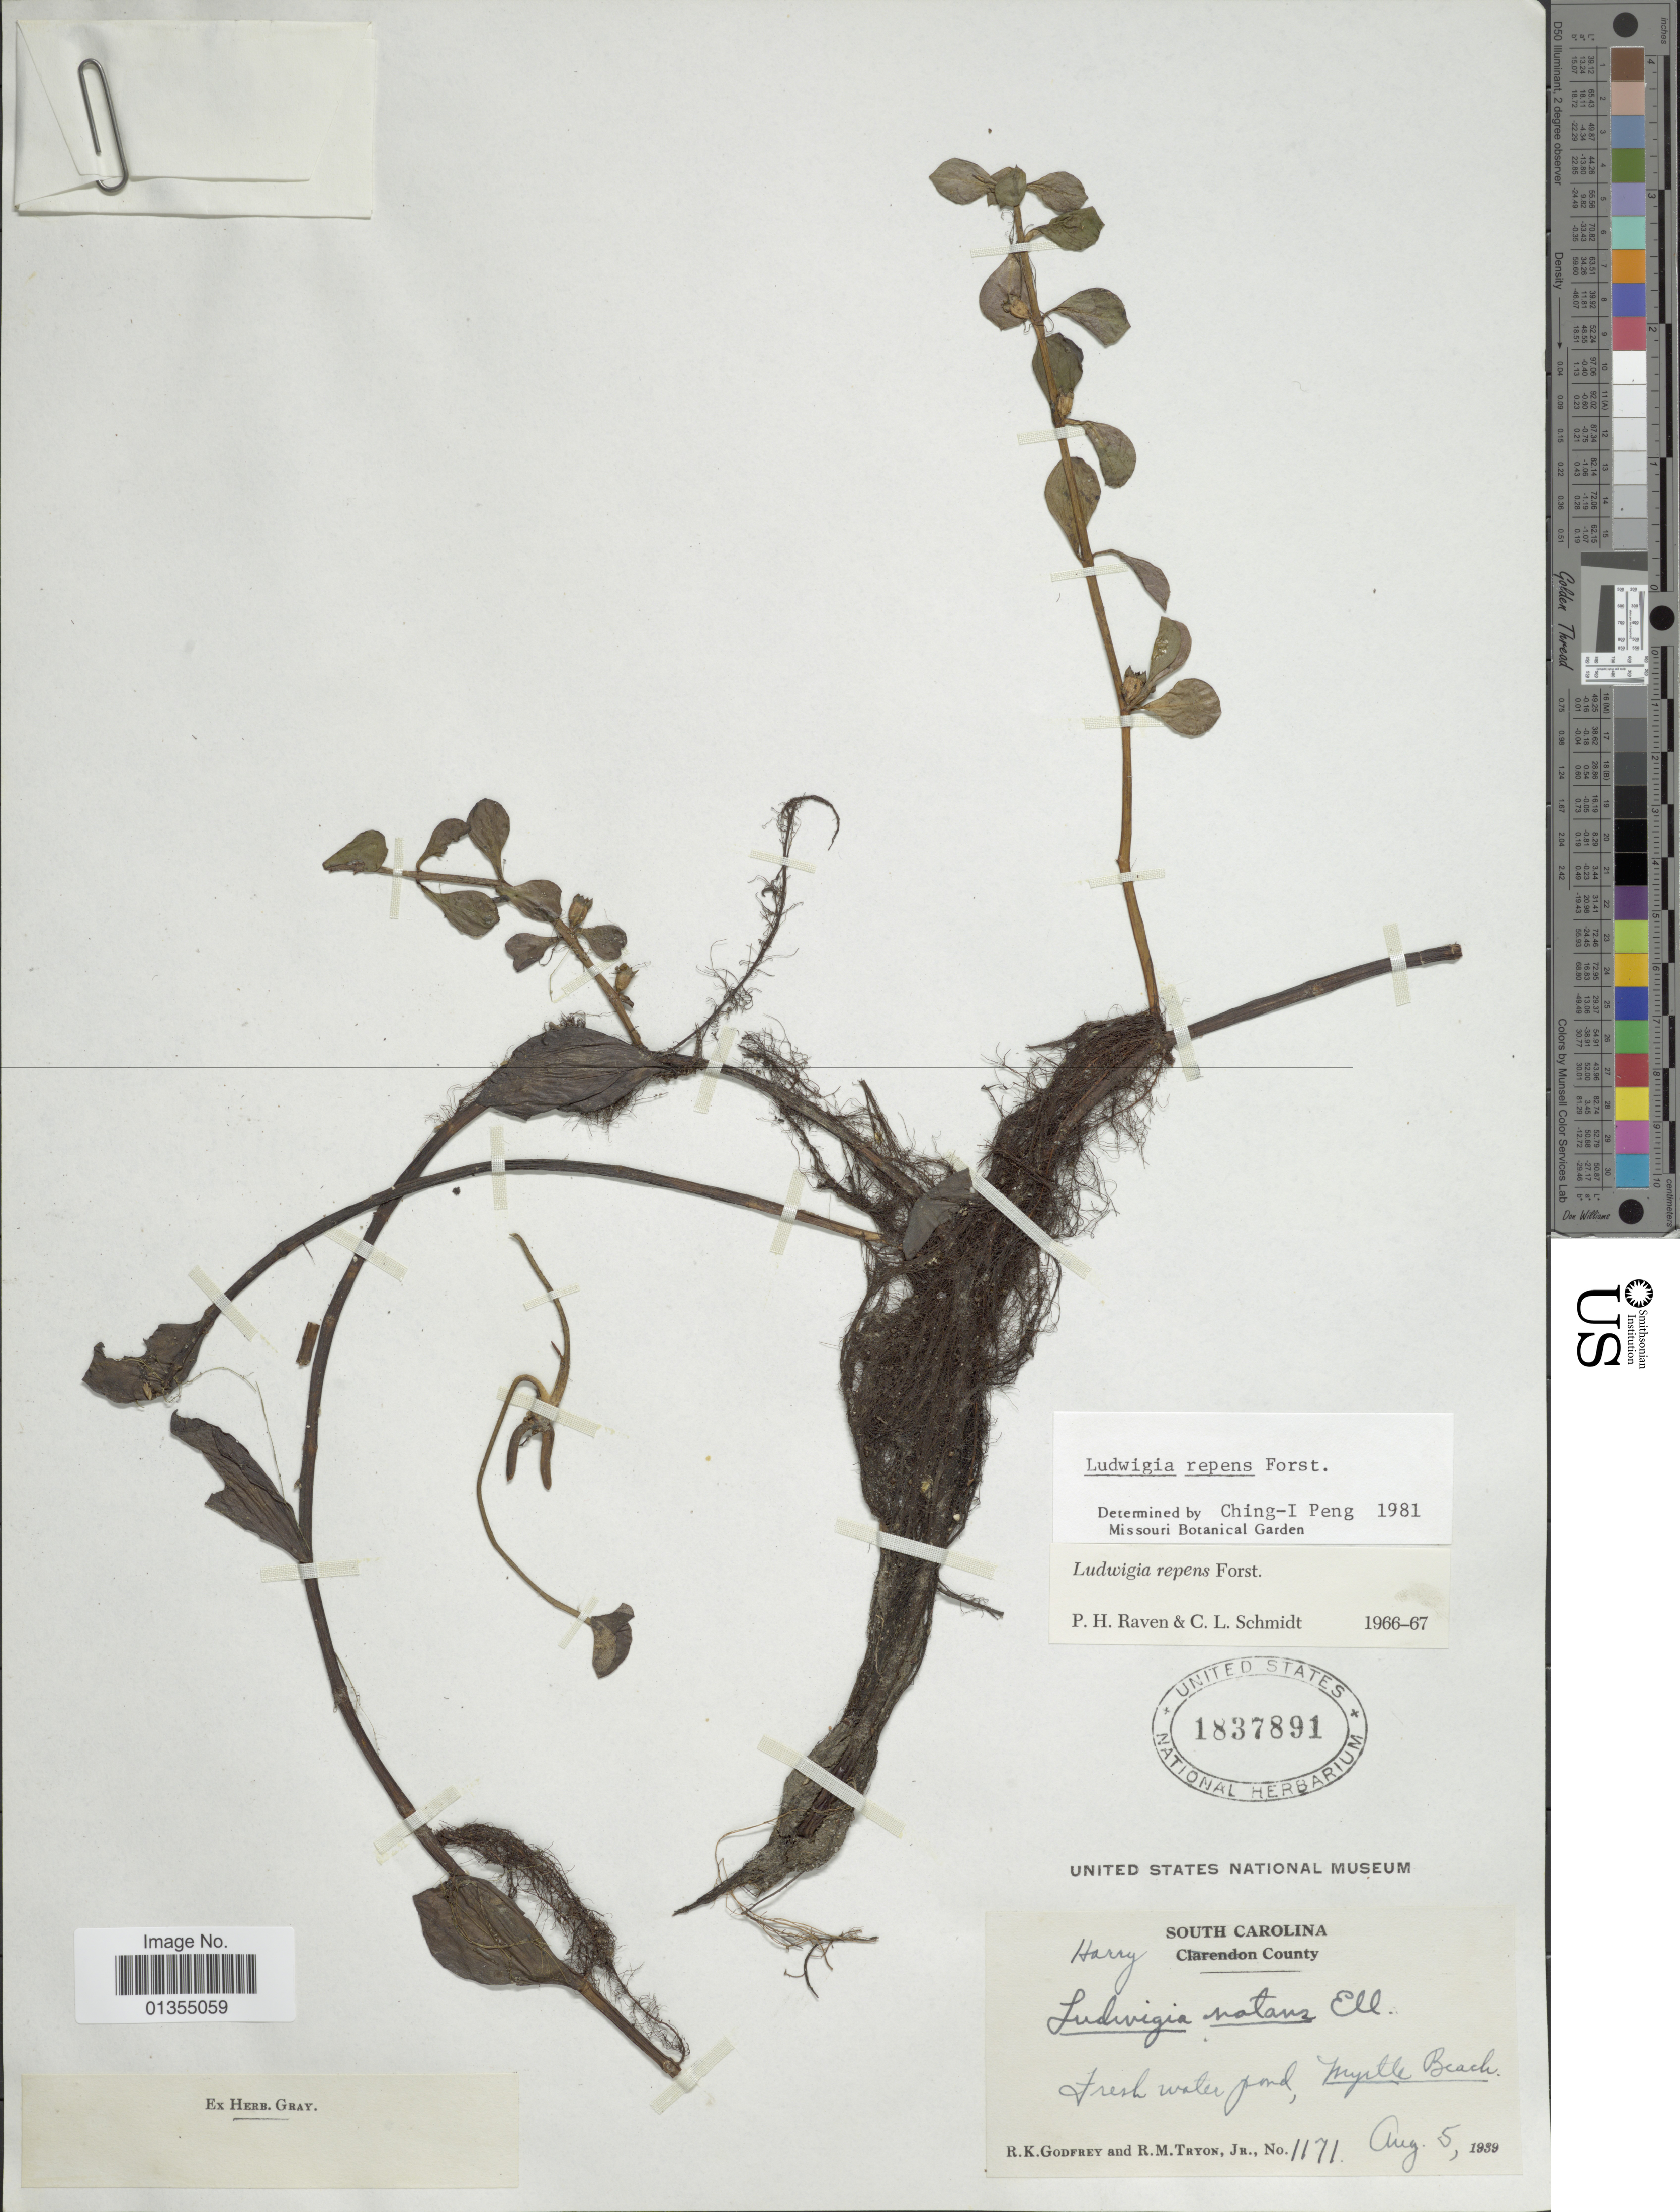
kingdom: Plantae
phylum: Tracheophyta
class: Magnoliopsida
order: Myrtales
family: Onagraceae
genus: Ludwigia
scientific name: Ludwigia repens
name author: J.R. Forst.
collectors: R. K. Godfrey & R. M. Tryon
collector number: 1171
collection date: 1939-08-05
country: United States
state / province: North Carolina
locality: Harry County, myrtle Beach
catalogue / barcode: US 1837891